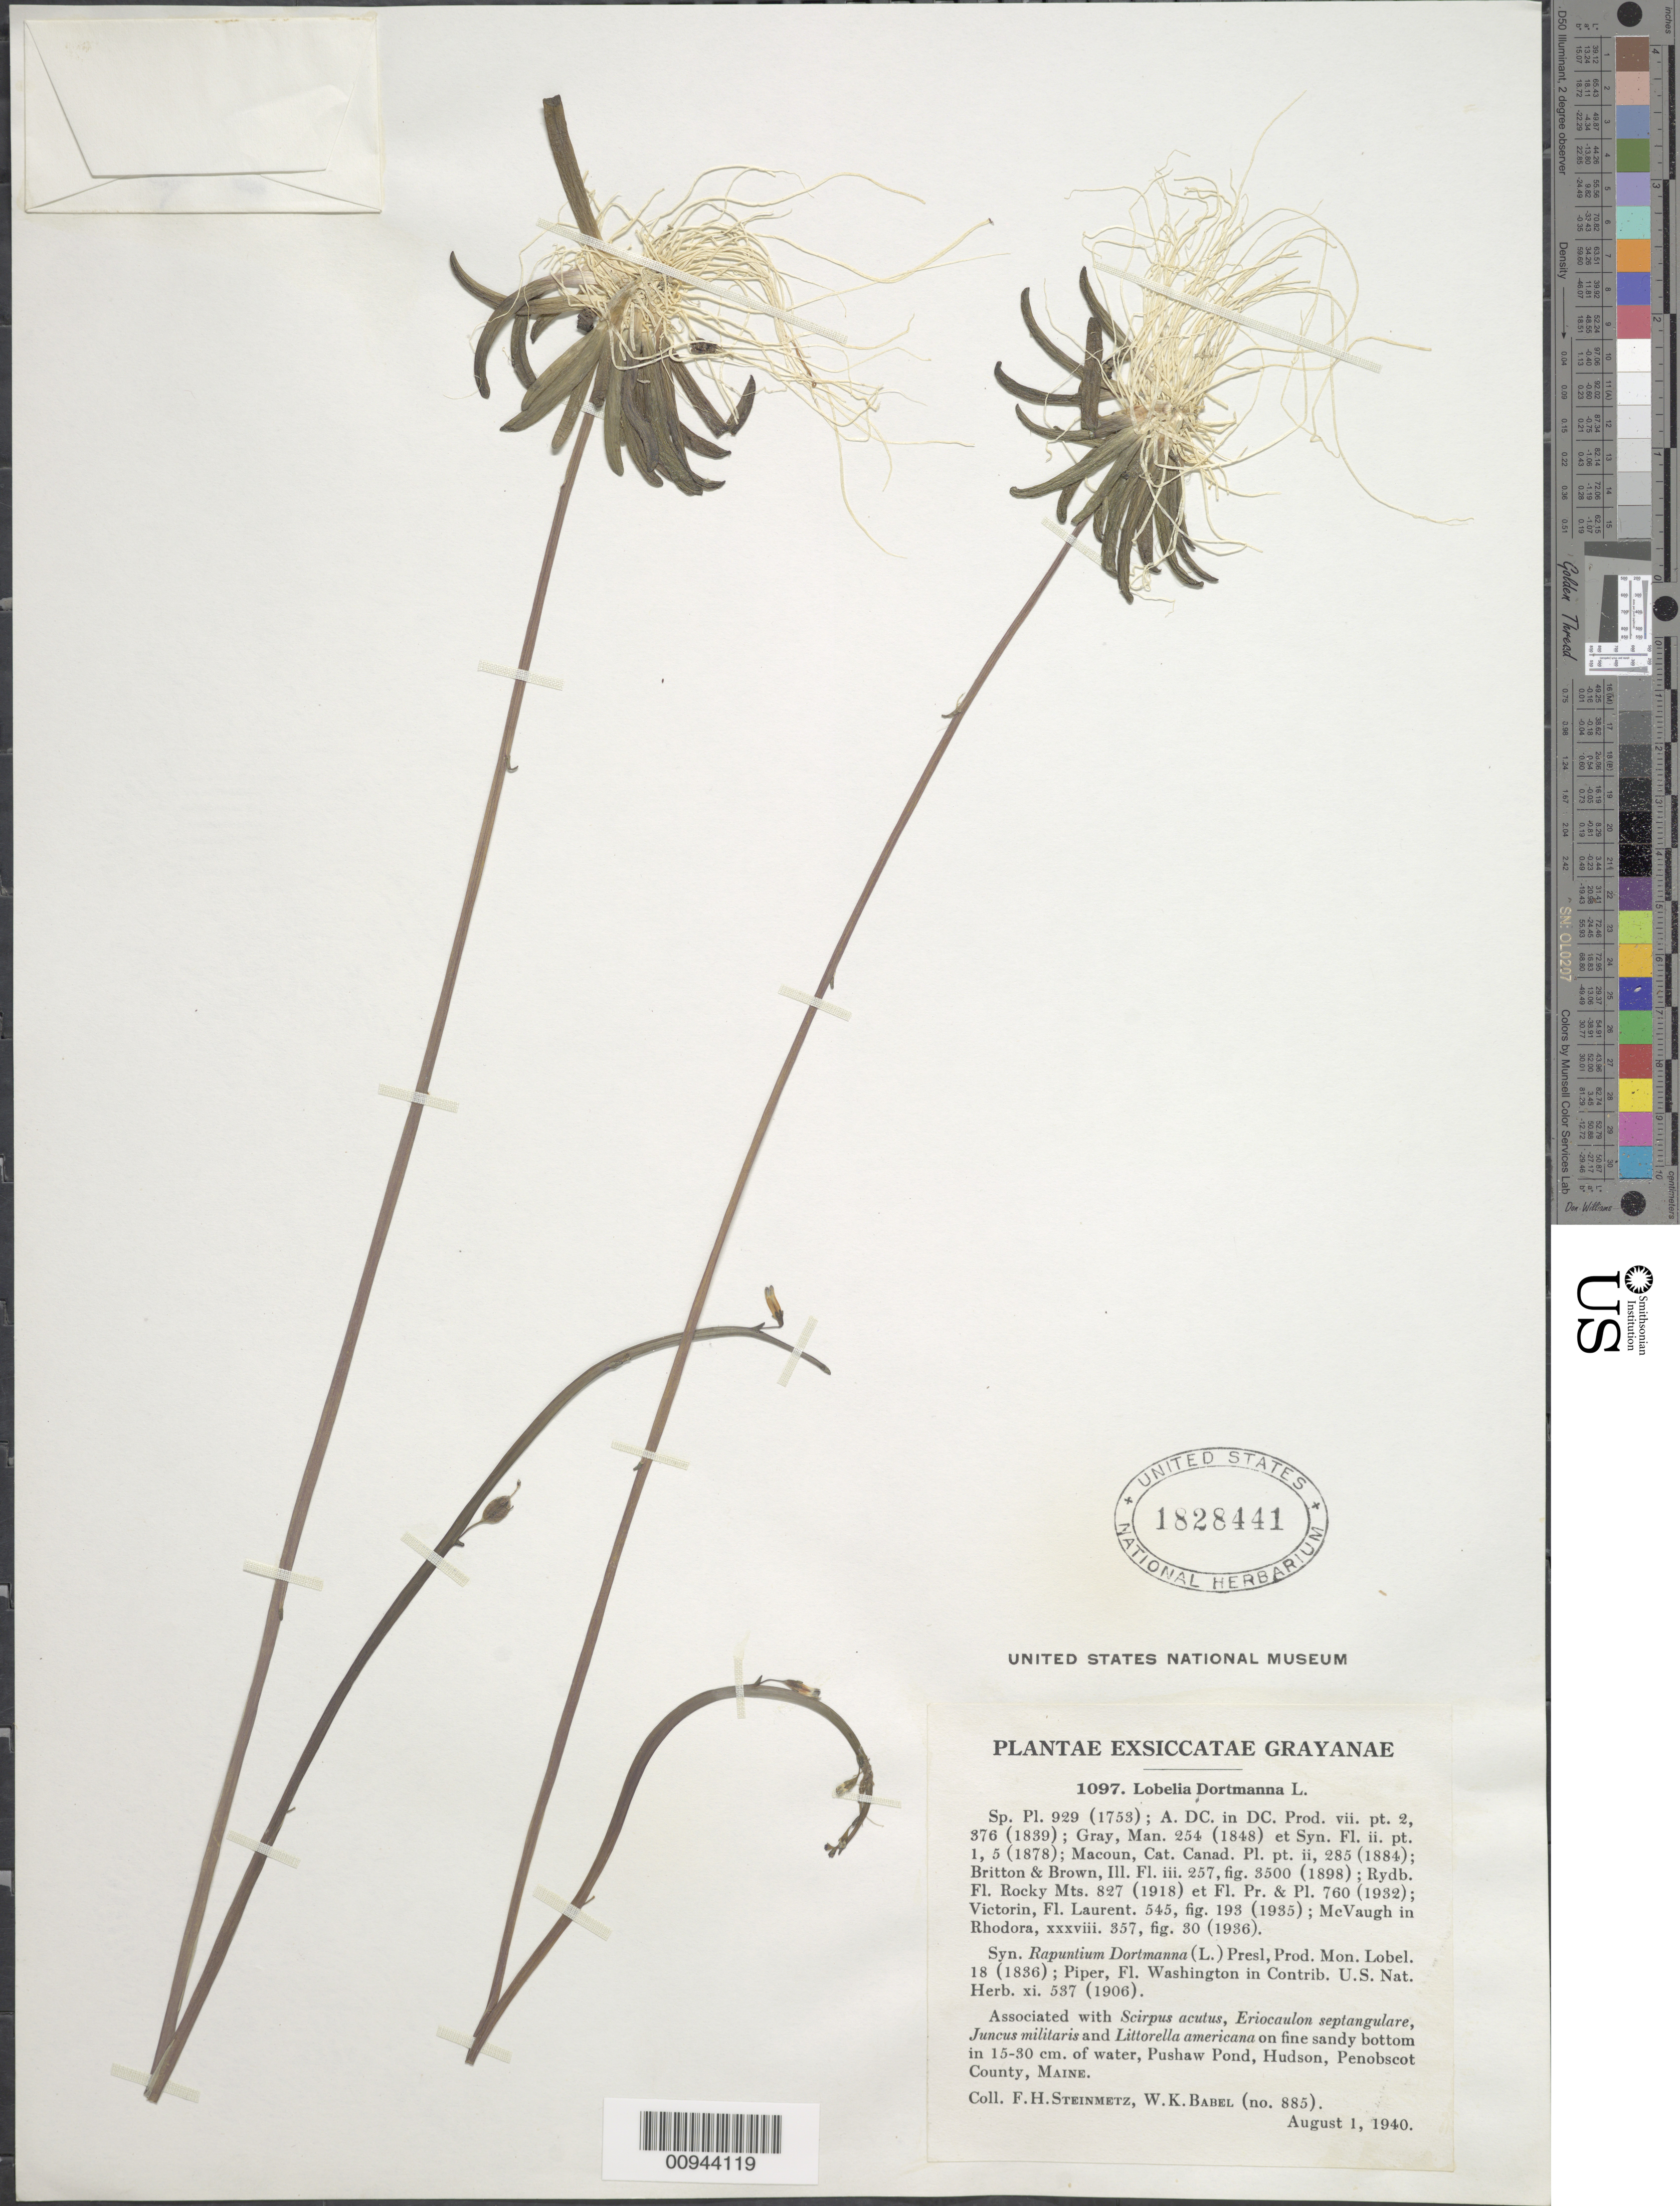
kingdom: Plantae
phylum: Tracheophyta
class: Magnoliopsida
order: Asterales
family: Campanulaceae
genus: Lobelia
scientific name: Lobelia dortmanna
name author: L.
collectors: F. Steinmetz & W. Babel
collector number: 1097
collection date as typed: August 1, 1940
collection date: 1940-08-01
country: United States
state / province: Maine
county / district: Penobscot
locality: Pushaw Pond, Hudson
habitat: fine sandy bottom in 15-30 cm. of water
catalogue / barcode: US 1828441